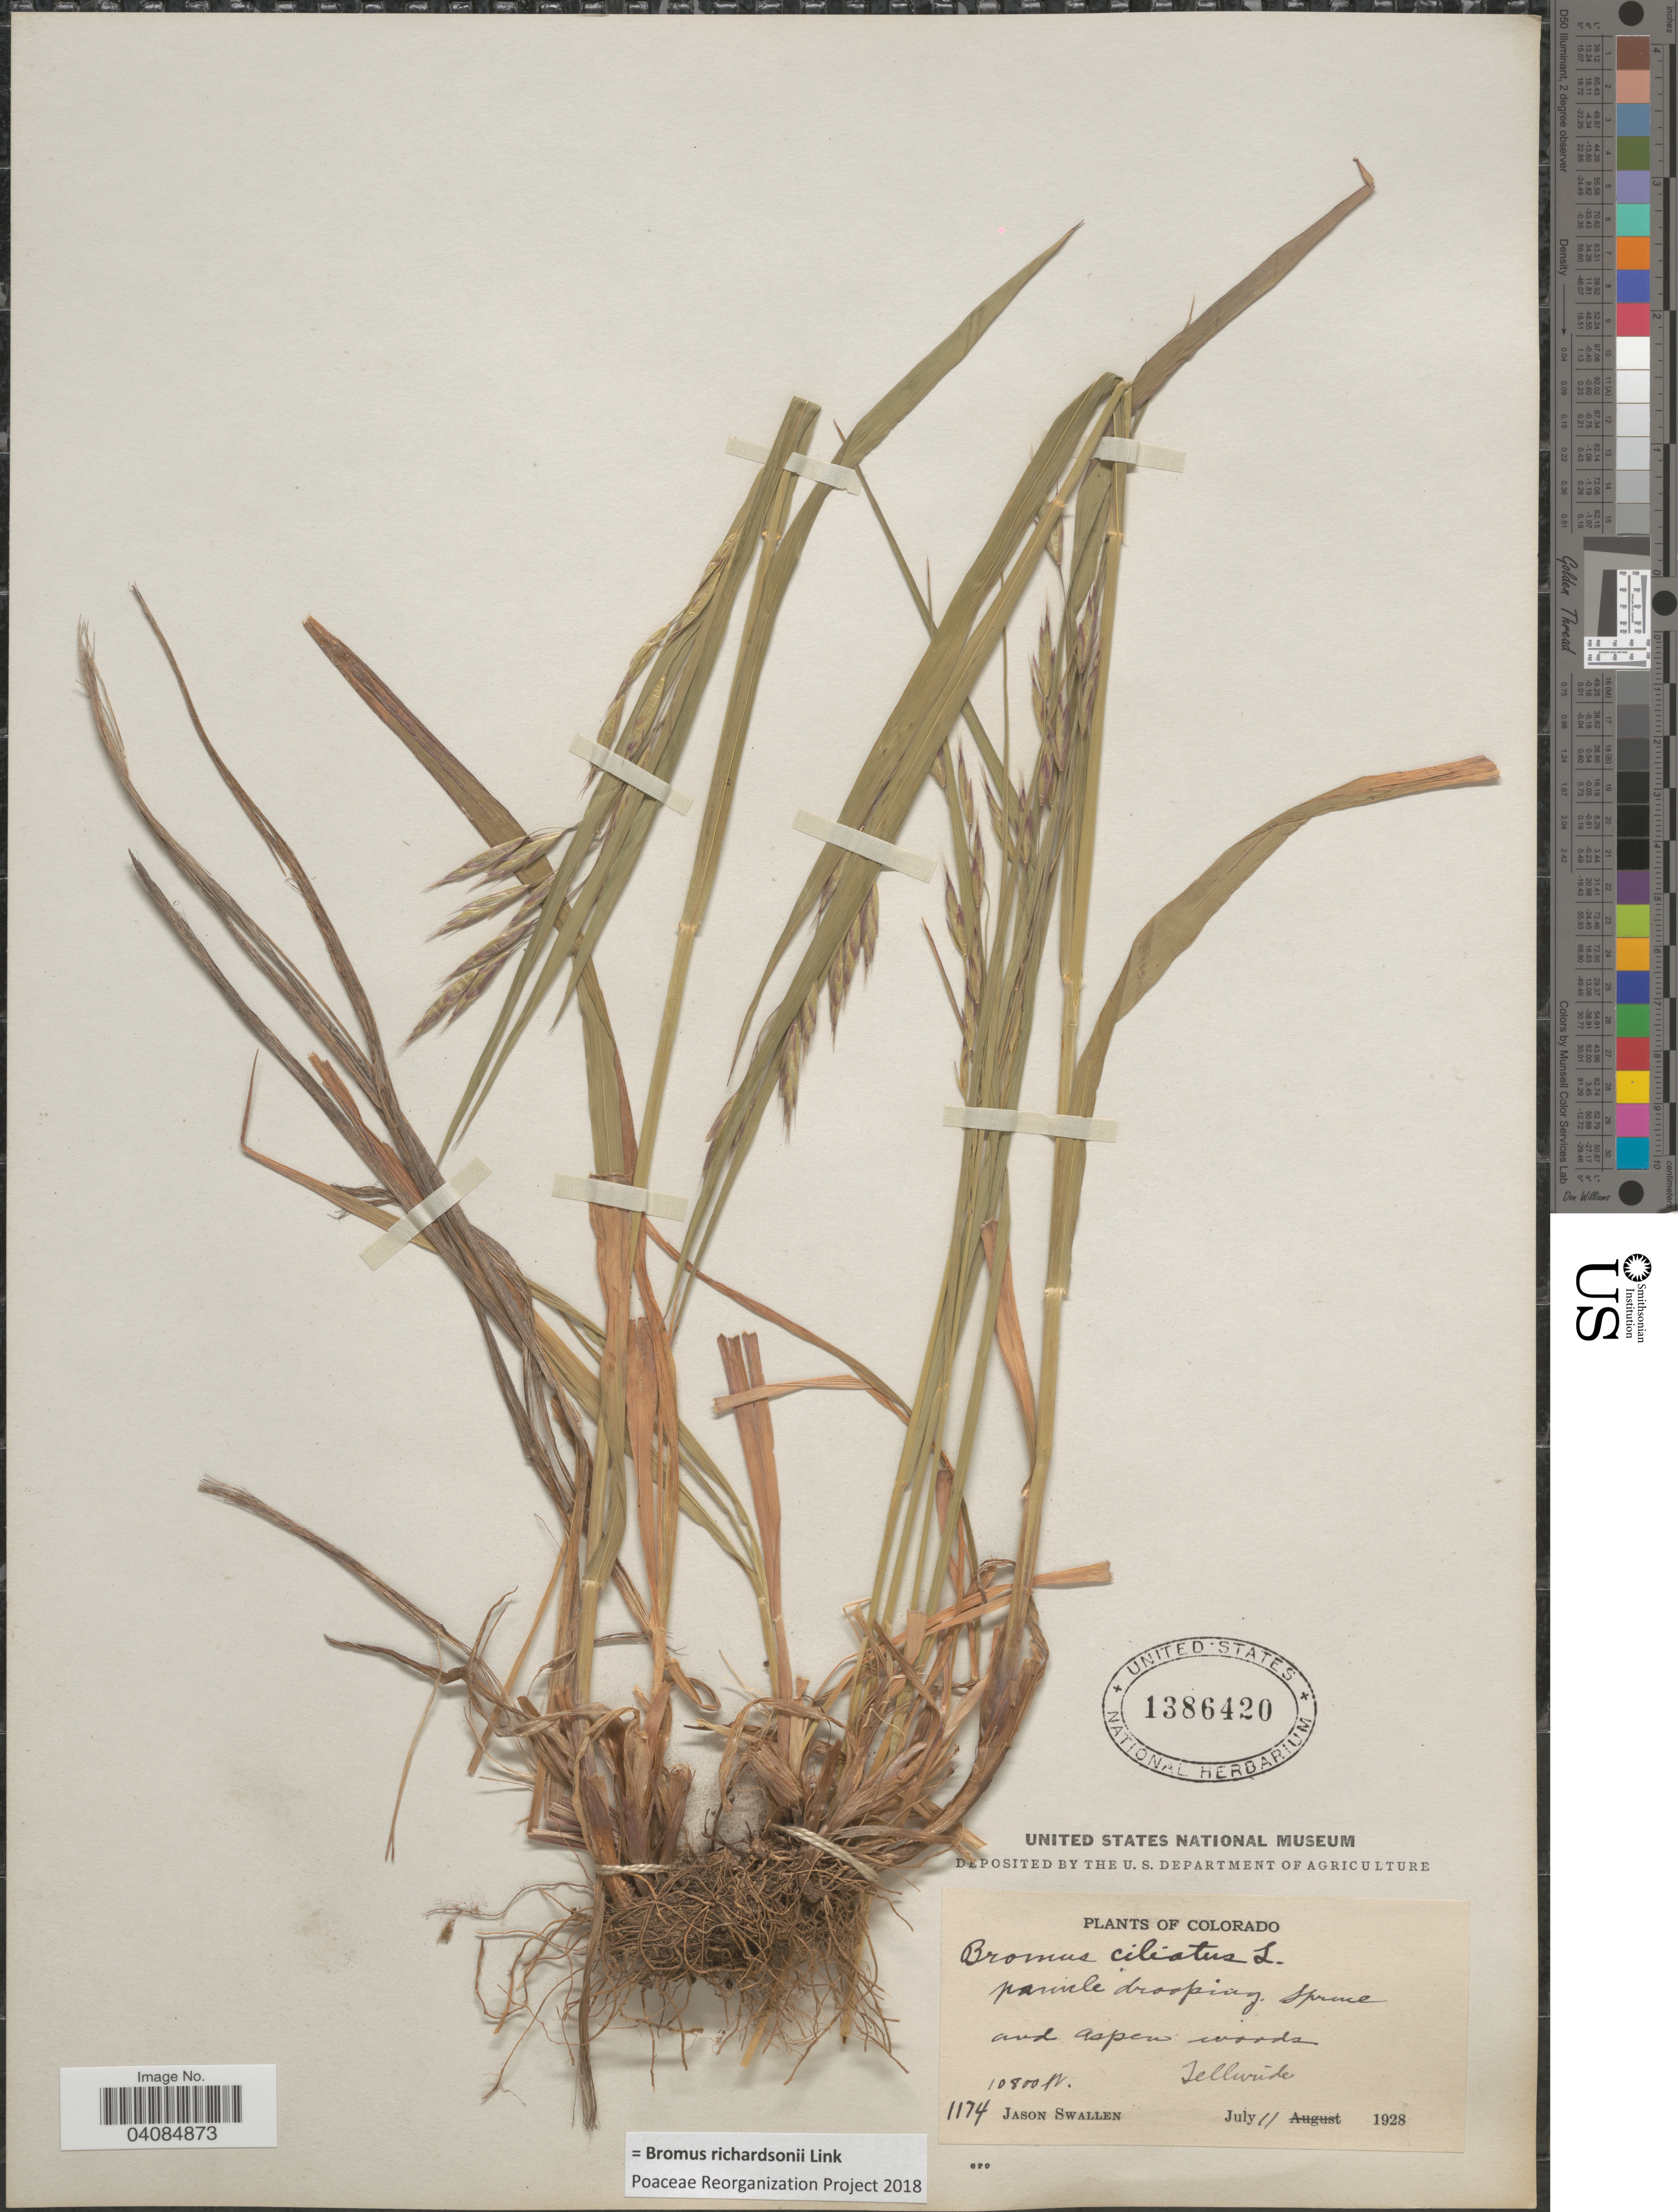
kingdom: Plantae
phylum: Tracheophyta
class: Liliopsida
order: Poales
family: Poaceae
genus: Bromus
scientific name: Bromus racemosus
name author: L.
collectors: J. R. Swallen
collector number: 1174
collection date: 1928-07-11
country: United States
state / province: Colorado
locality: Telluride.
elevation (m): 3292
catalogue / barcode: US 1386420